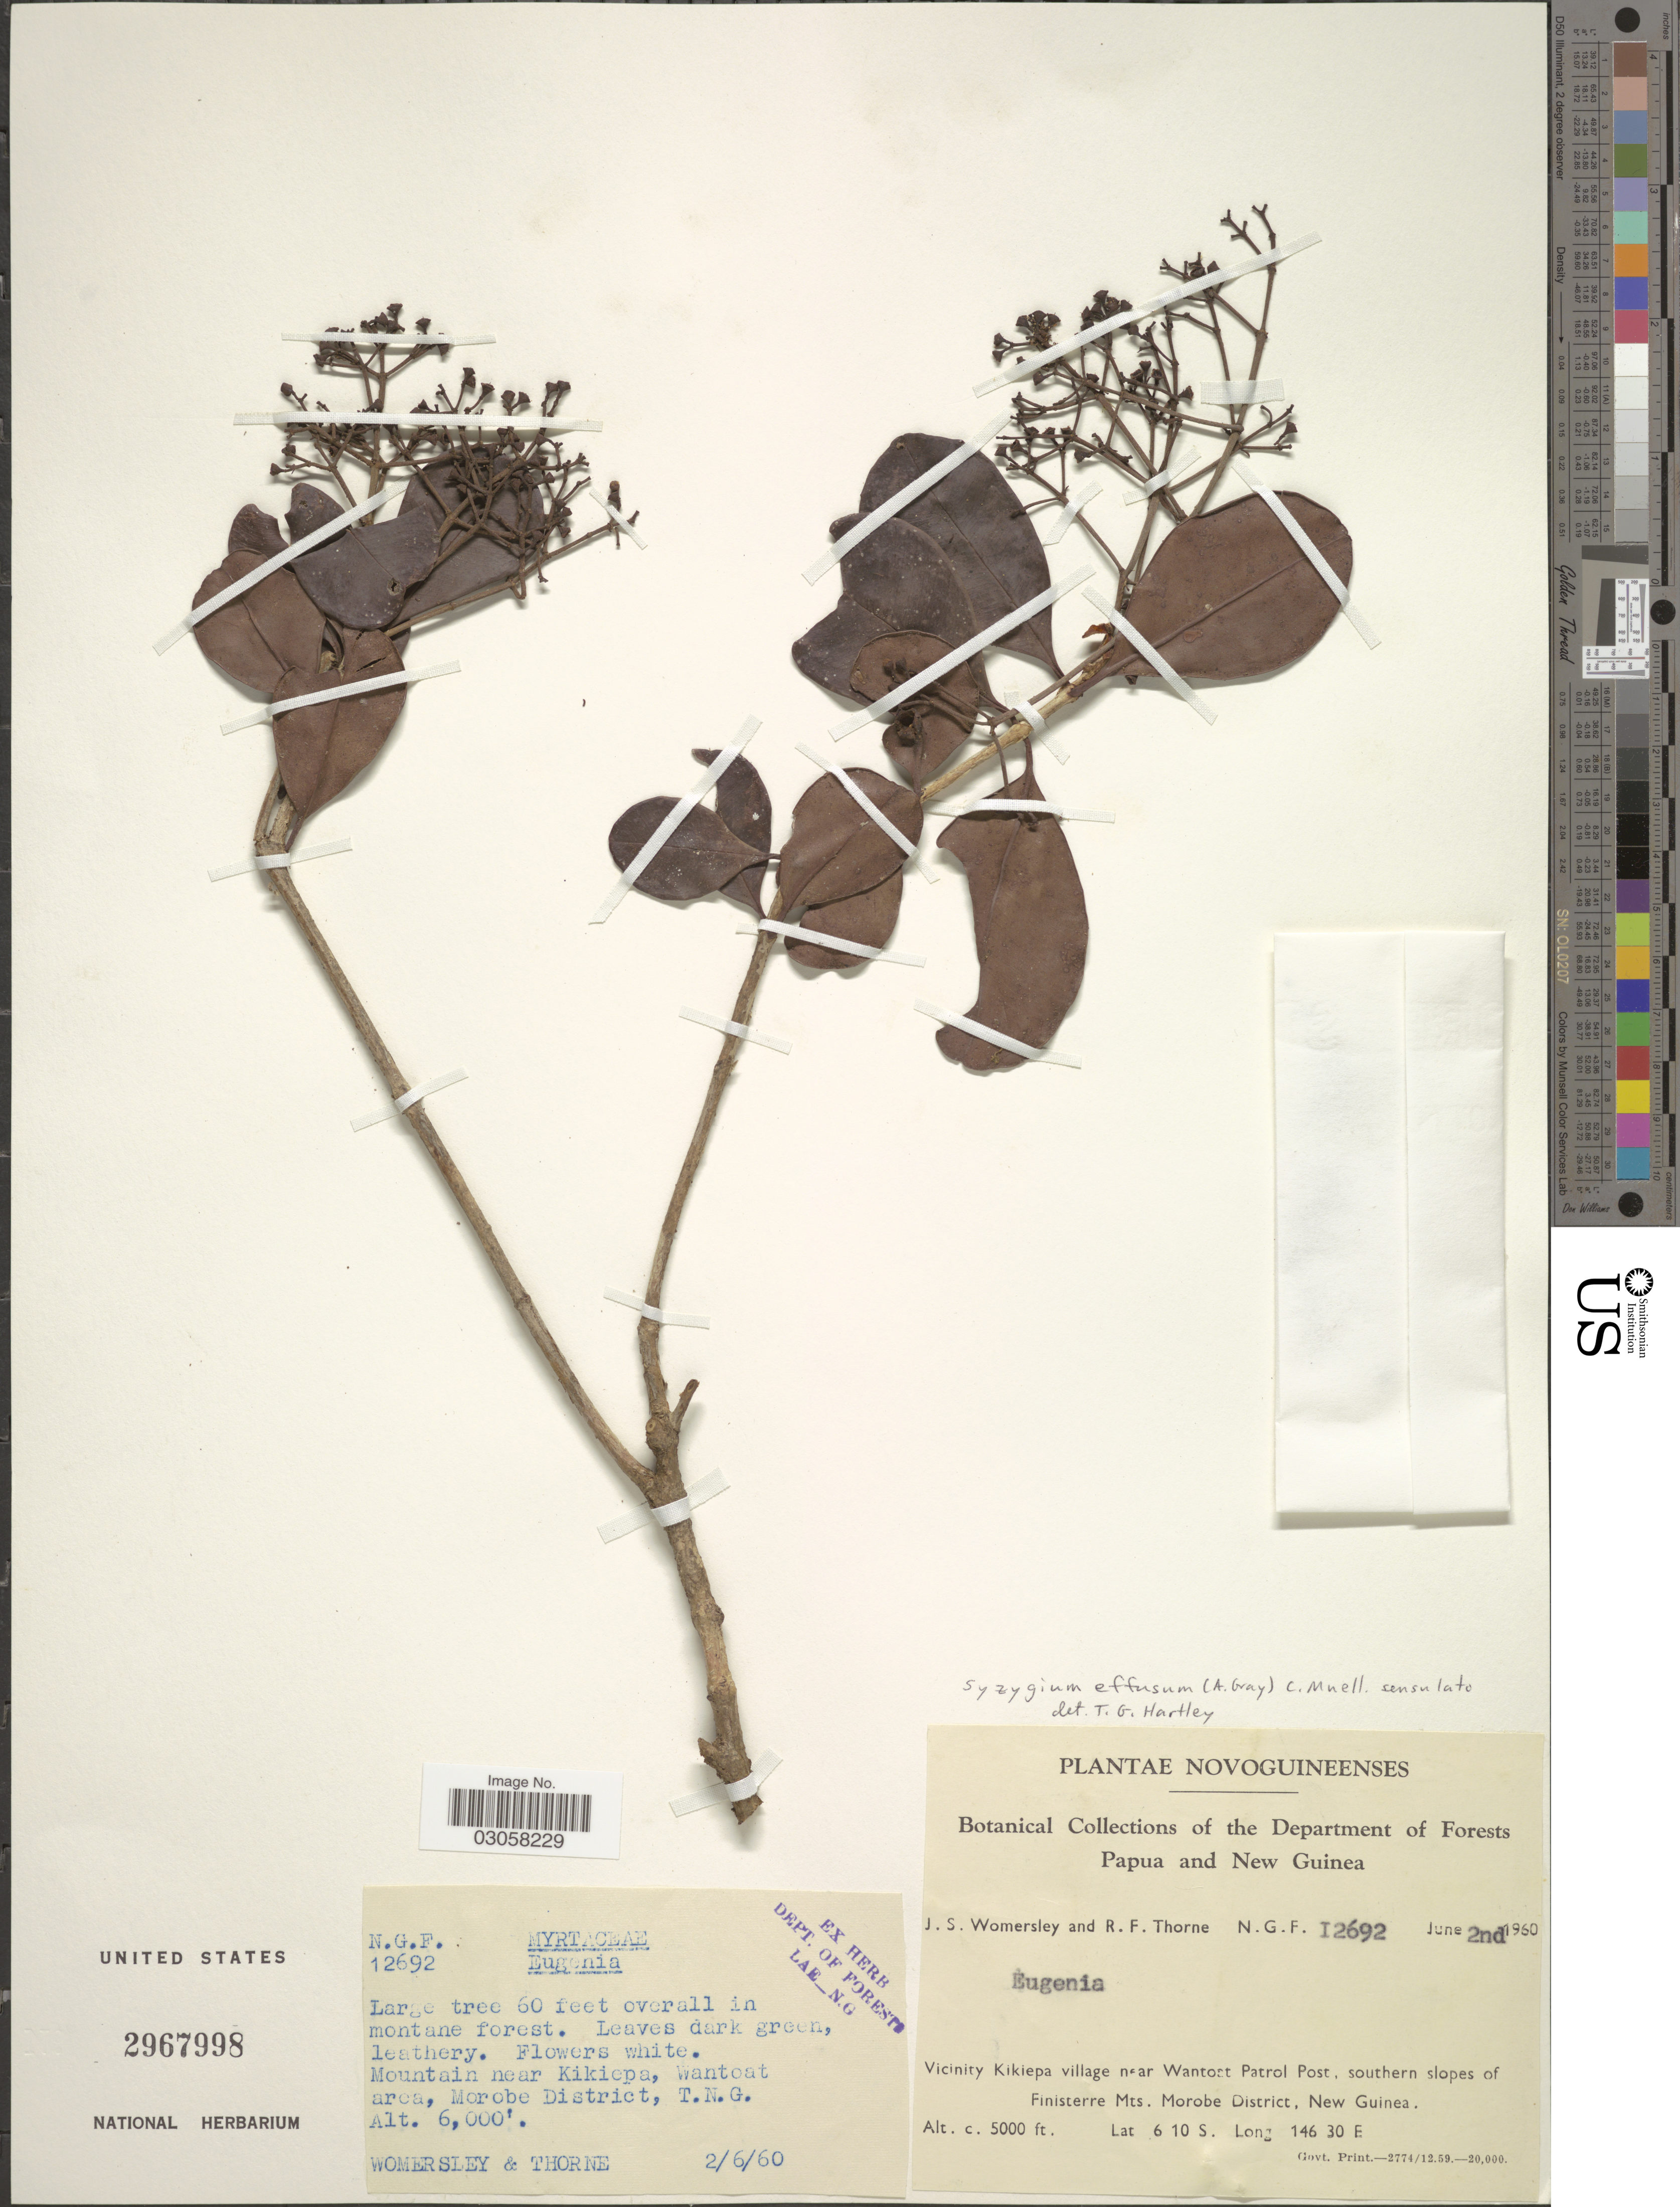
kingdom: Plantae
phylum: Tracheophyta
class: Magnoliopsida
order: Myrtales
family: Myrtaceae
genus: Syzygium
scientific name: Syzygium effusum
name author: (A. Gray) K. Müller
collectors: J. S. Womersley & R. Thorne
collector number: N.G.F. 12692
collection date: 1960-06-02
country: Papua New Guinea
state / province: Morobe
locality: Novoguineenses. Papua and New Guinea. Vicinity Kikiepa village near Wantoat Patrol Post, southern slopes of Finisterre Mts. Morobe District, New Guinea.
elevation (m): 1524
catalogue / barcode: US 2967998